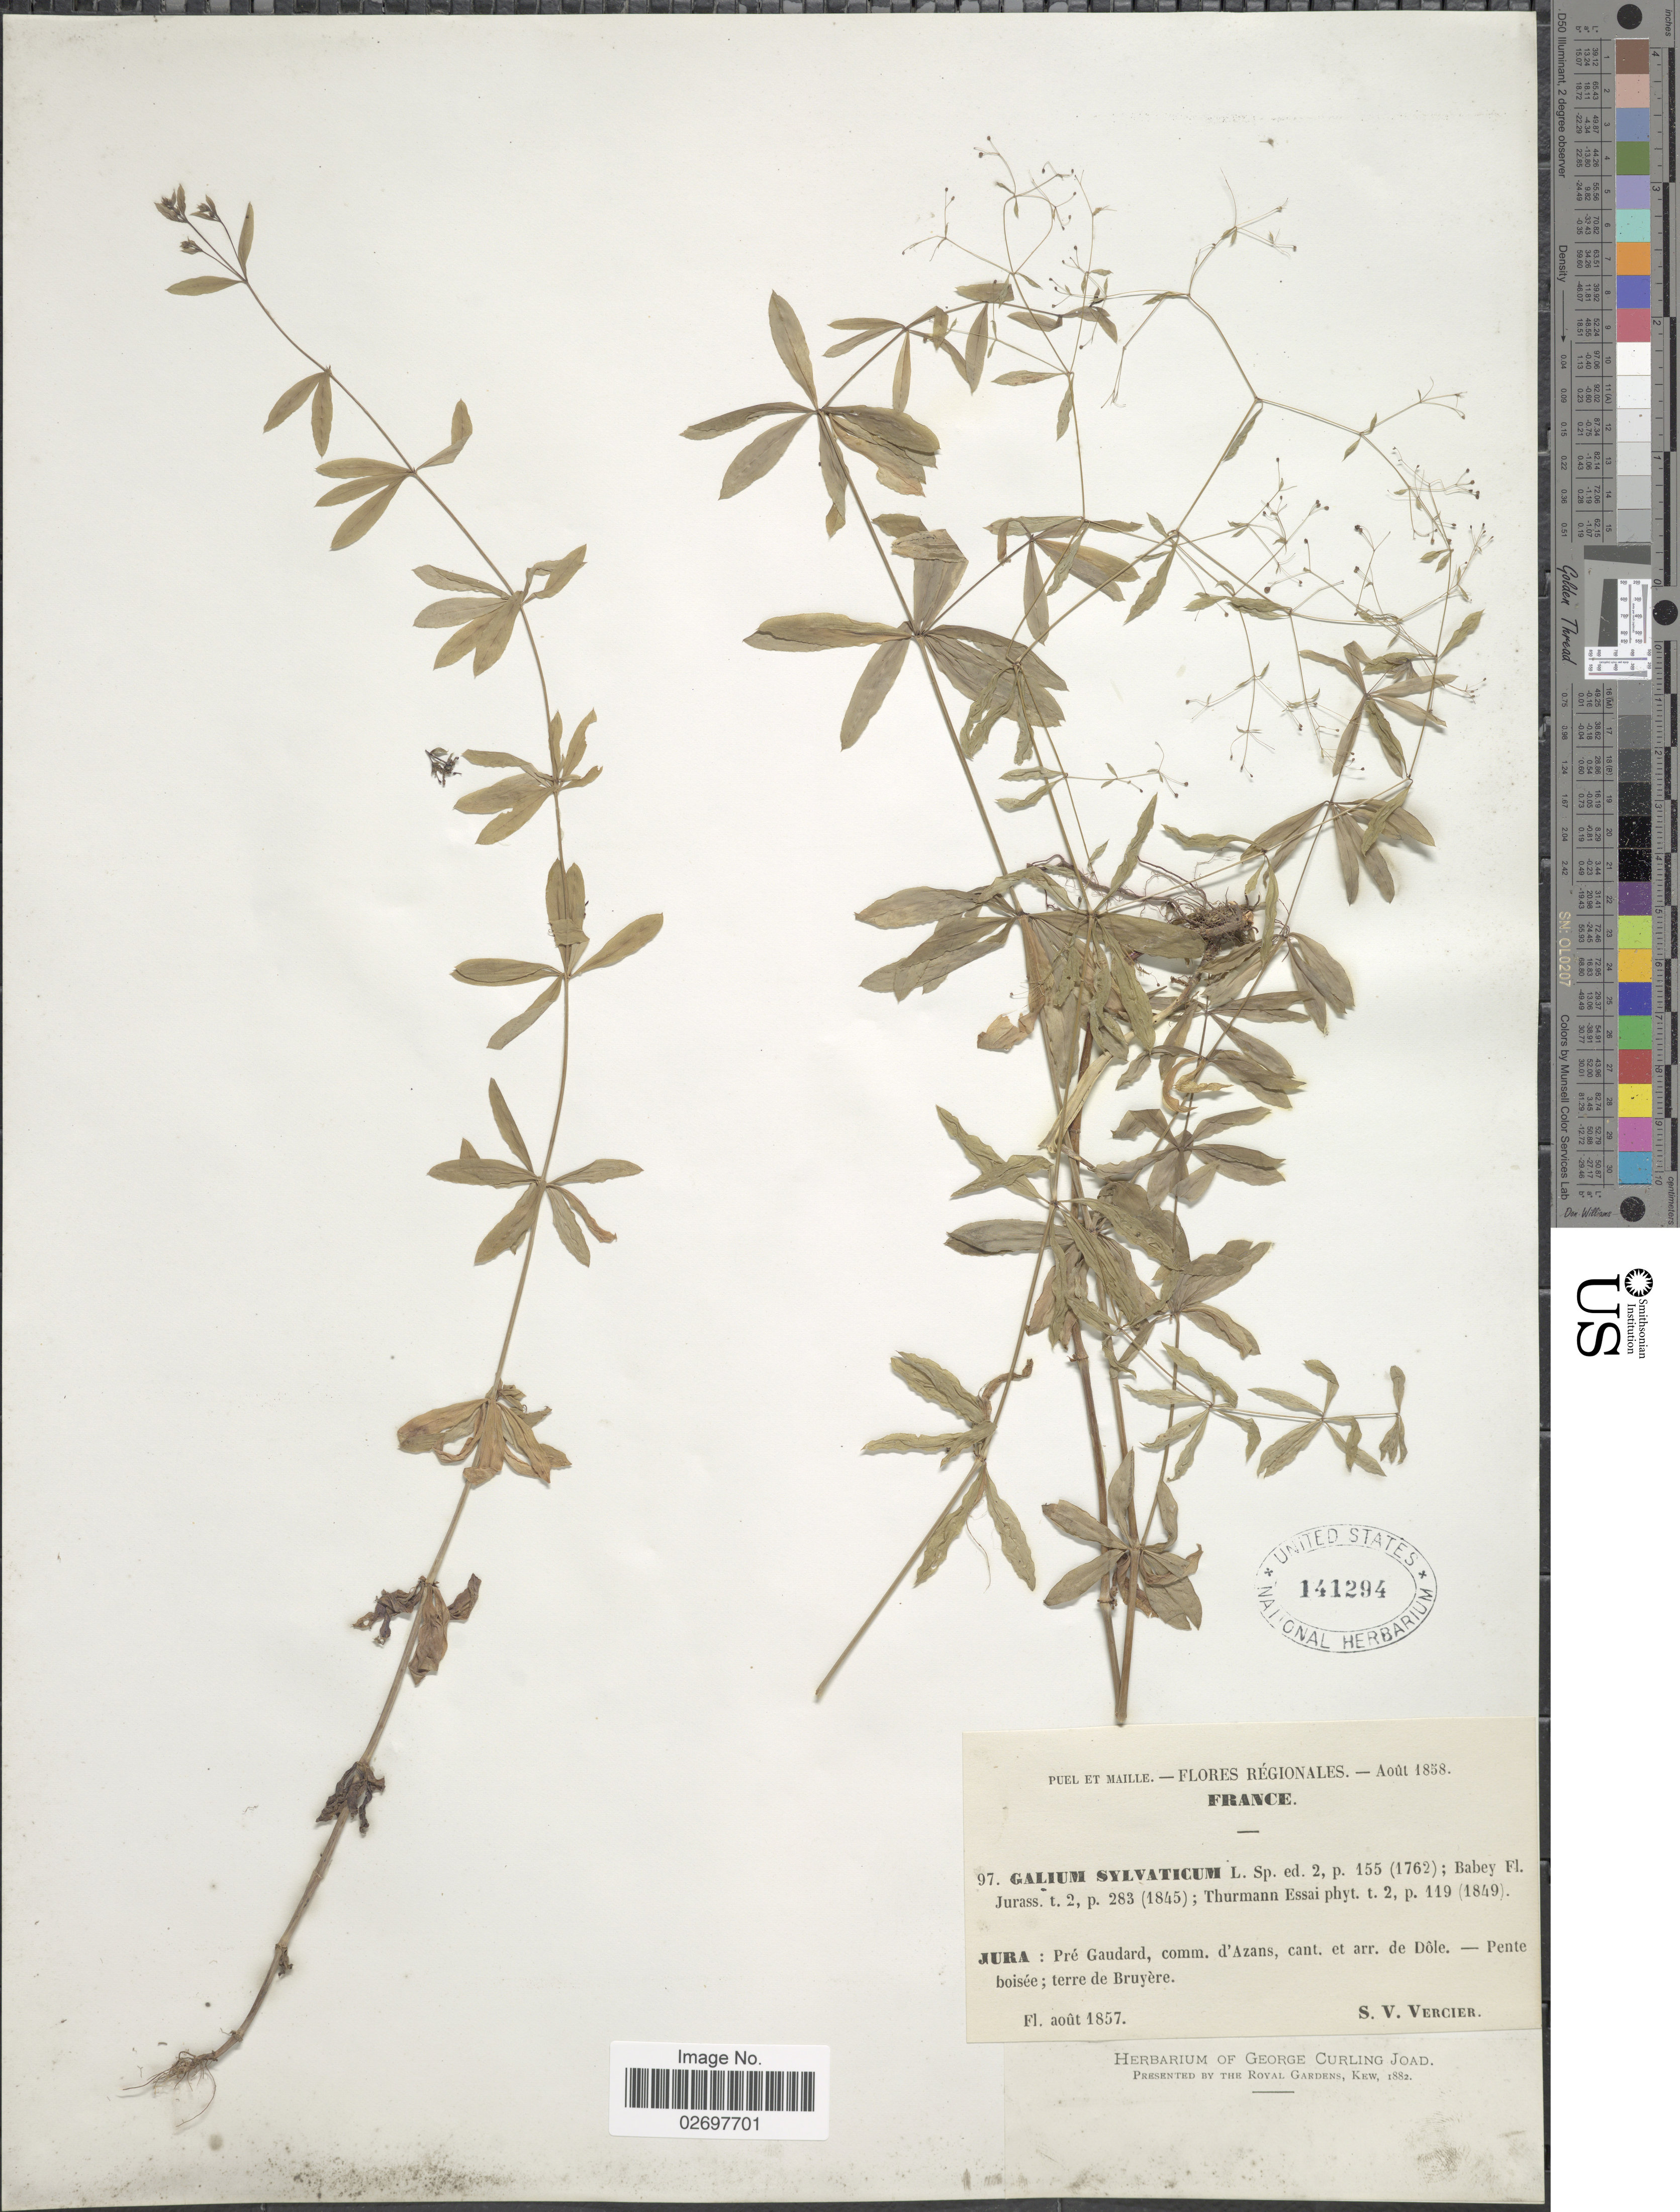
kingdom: Plantae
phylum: Tracheophyta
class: Magnoliopsida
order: Gentianales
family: Rubiaceae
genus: Galium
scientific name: Galium silvaticum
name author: L.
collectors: S. Vercier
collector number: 97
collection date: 1857-08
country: Switzerland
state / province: Jura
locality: Jura: Pre Gaudard, comm. d'Azans, cant. et arr. de Dole - Pente boisee, terre de Bruyere.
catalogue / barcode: US 141294